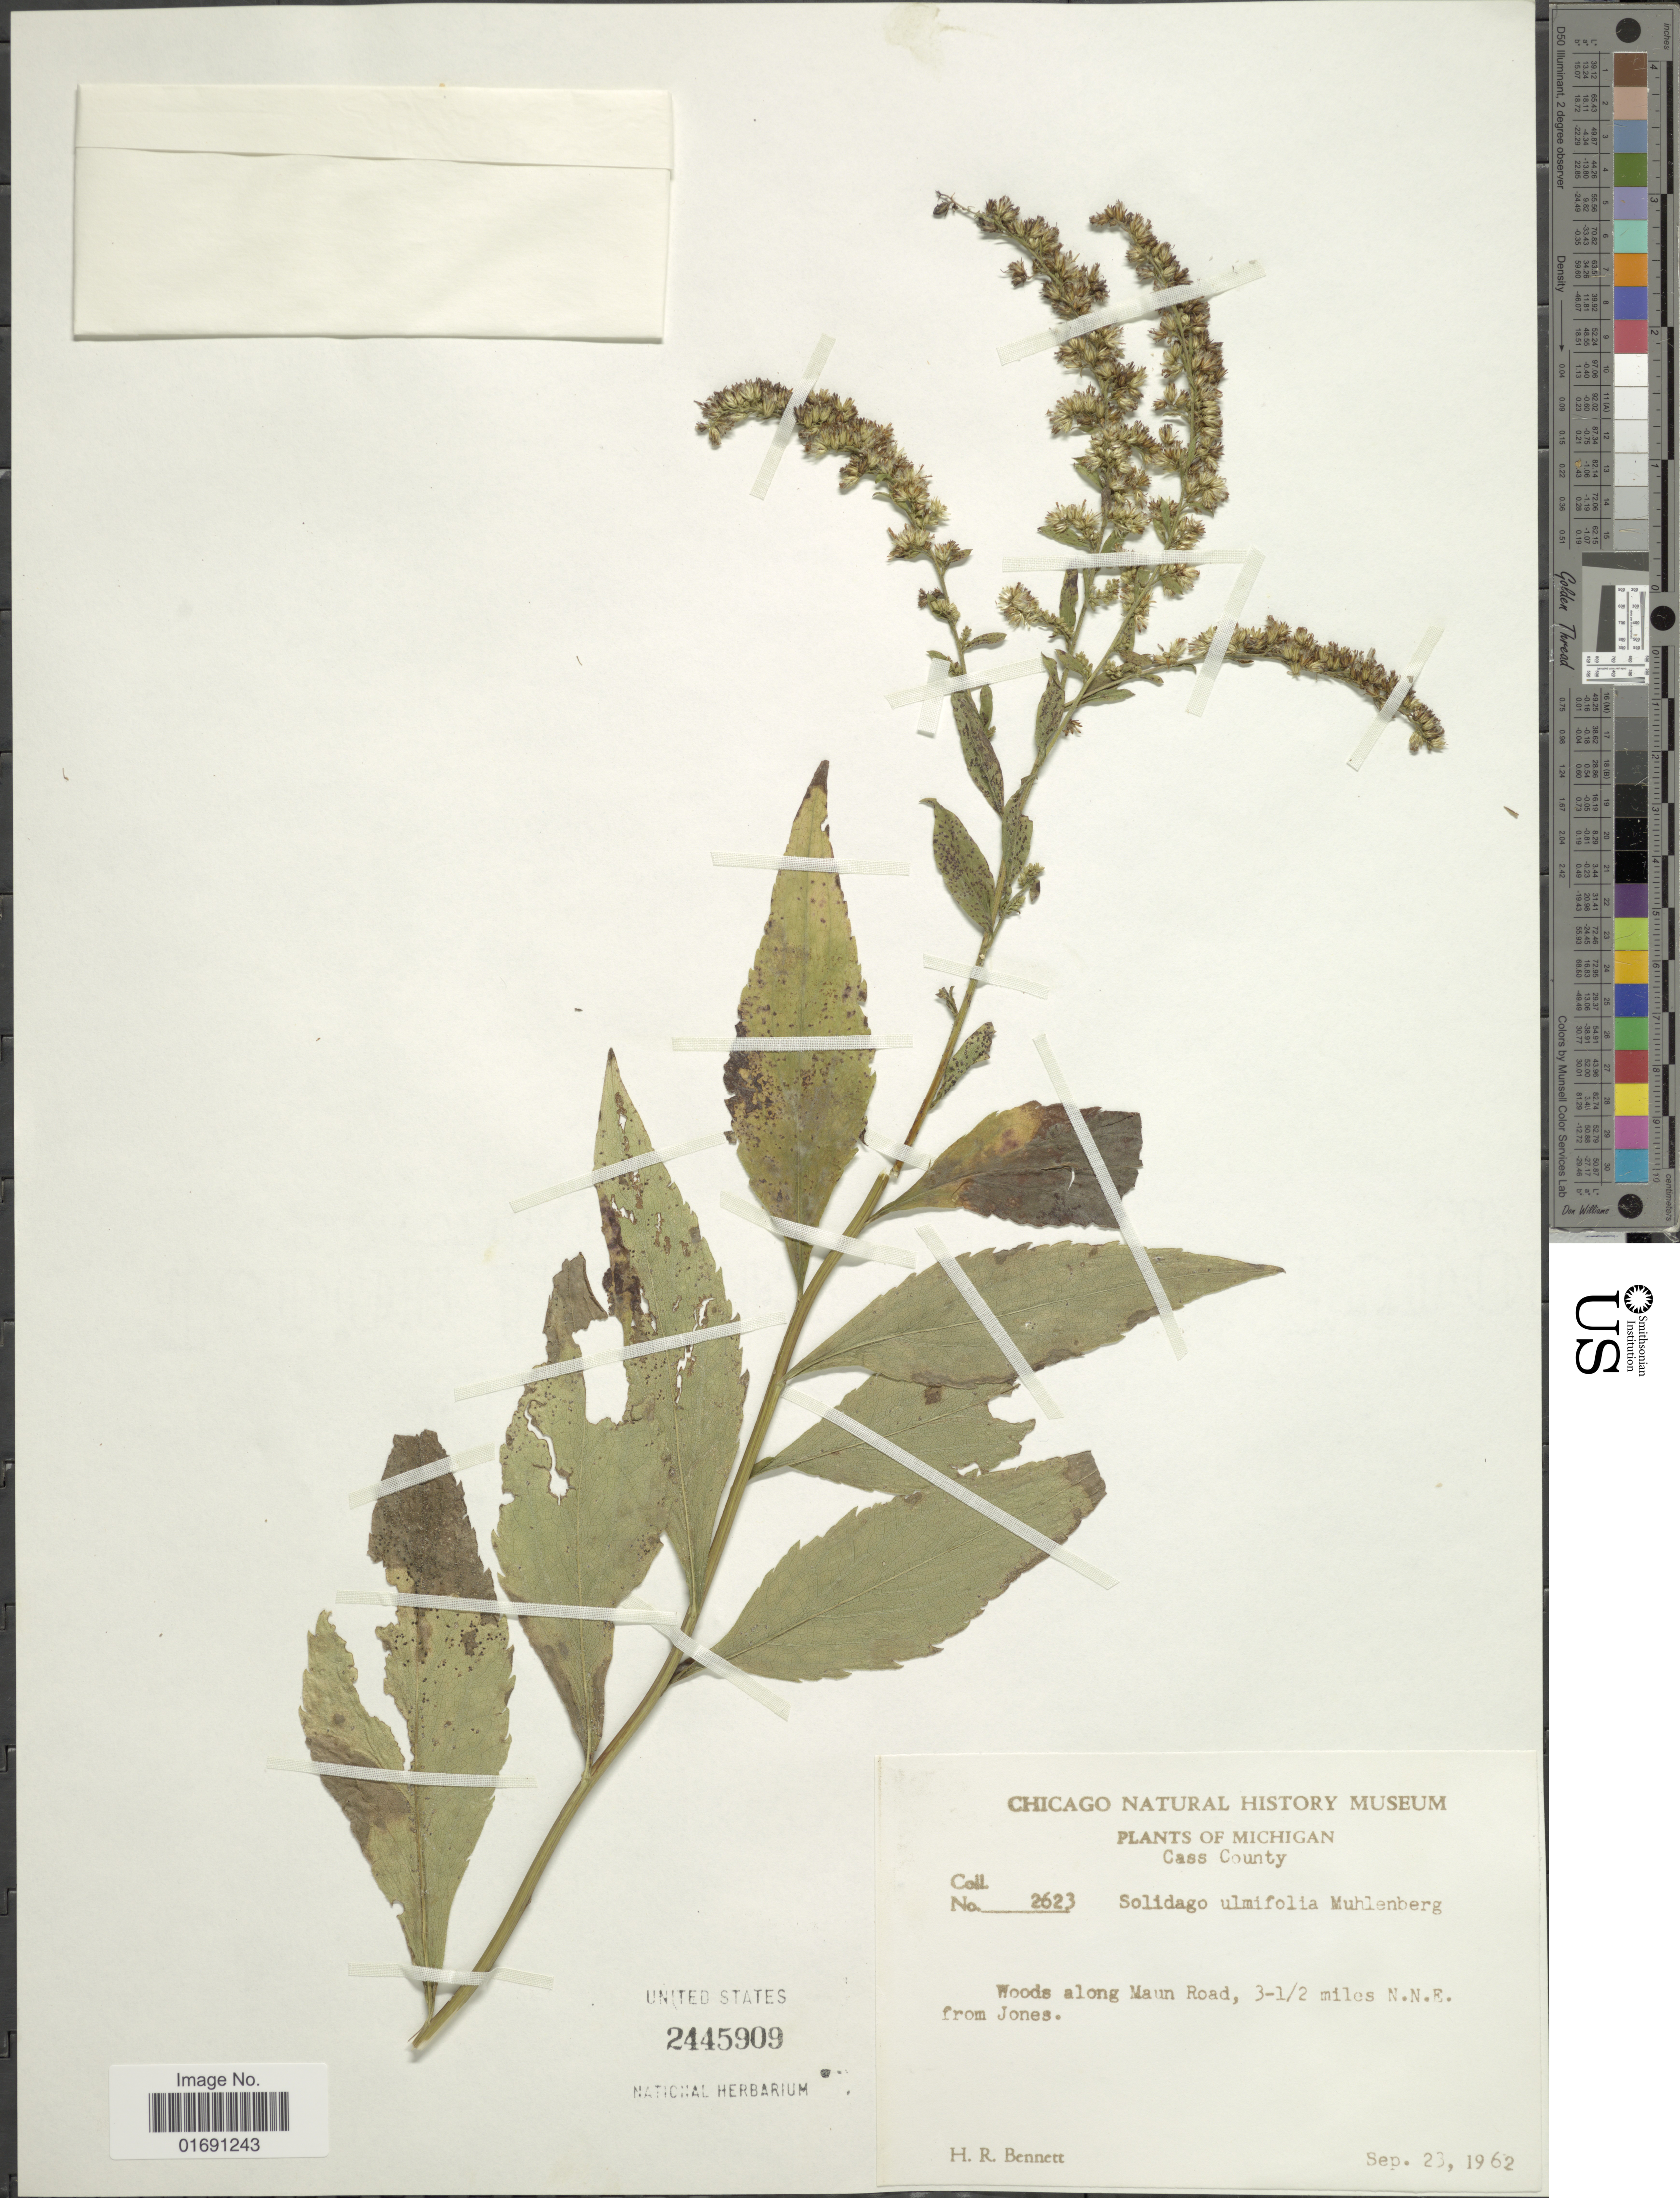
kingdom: Plantae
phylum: Tracheophyta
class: Magnoliopsida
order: Asterales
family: Asteraceae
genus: Solidago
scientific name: Solidago ulmifolia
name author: Muhl. ex Willd.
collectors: H. R. Bennett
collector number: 2623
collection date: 1962-09-23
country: United States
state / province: Michigan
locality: Cass County, Woods along Maun Road, 3-½ miles N.N.E. from Jones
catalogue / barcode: US 2445909